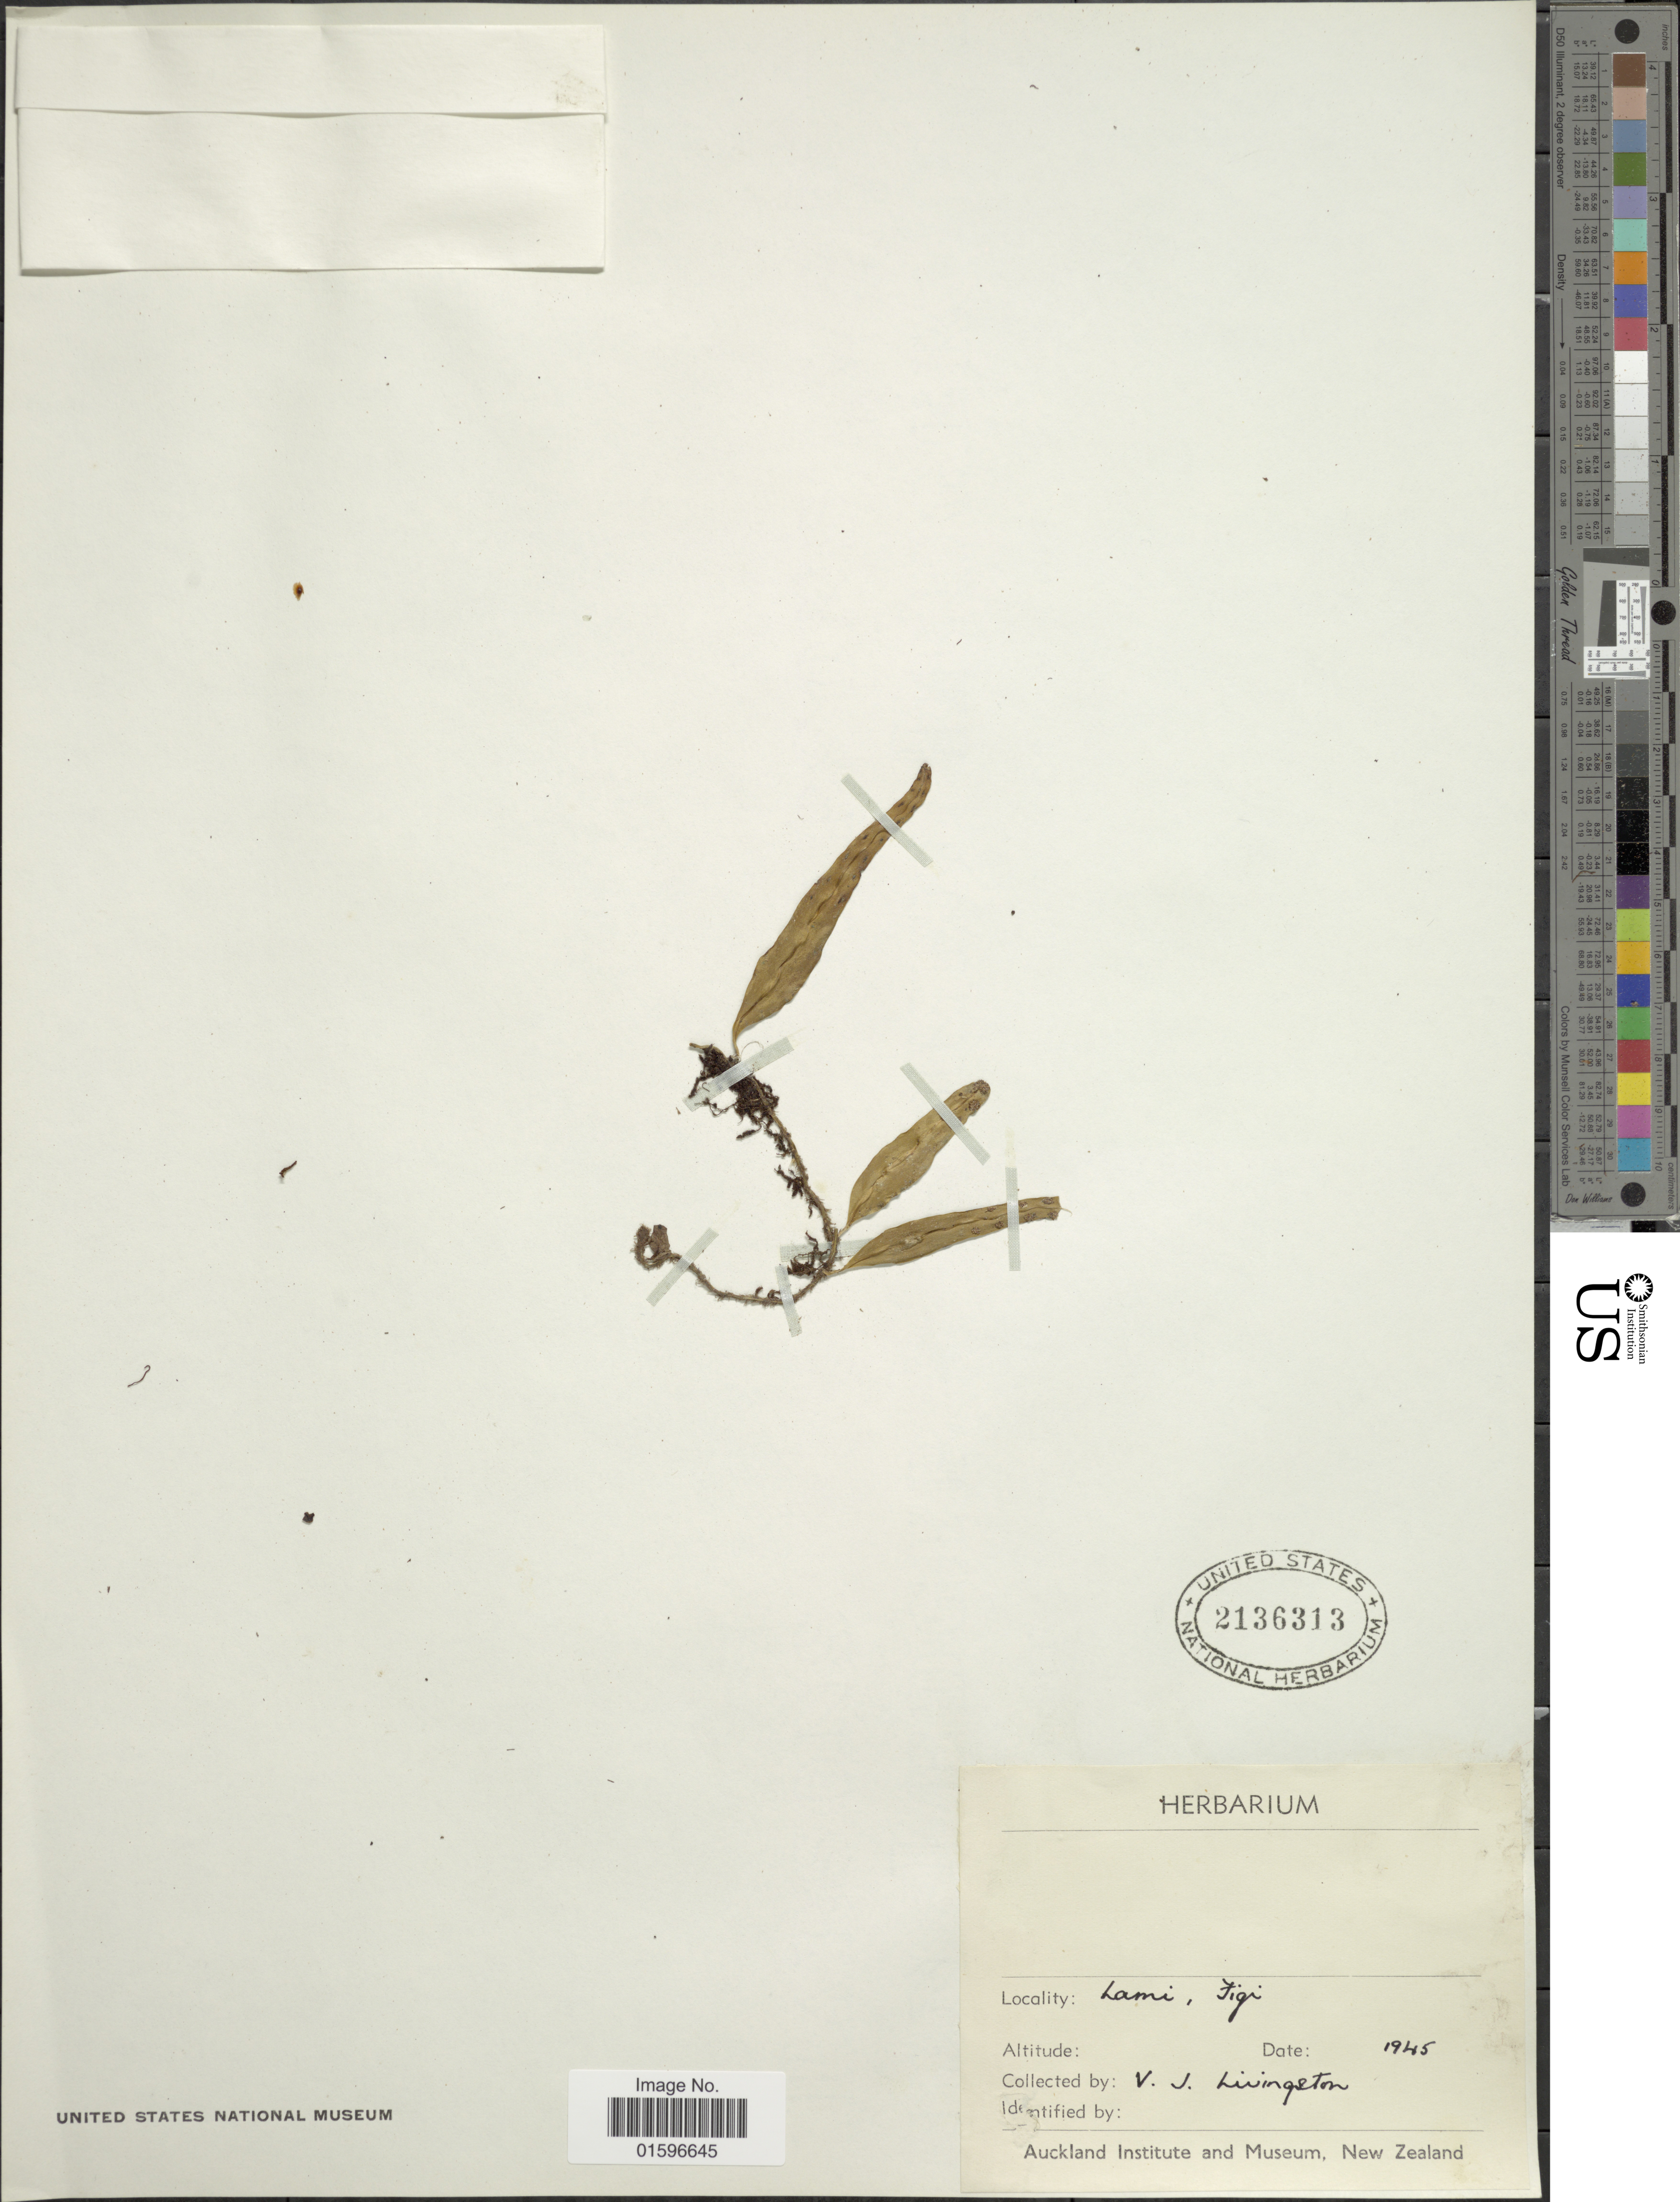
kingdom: Plantae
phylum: Tracheophyta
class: Polypodiopsida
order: Polypodiales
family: Polypodiaceae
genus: Polypodium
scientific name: Polypodium sp.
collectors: V. Livingston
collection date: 1945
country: Fiji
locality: Lami, Figi [interpreted]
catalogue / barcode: US 2136313